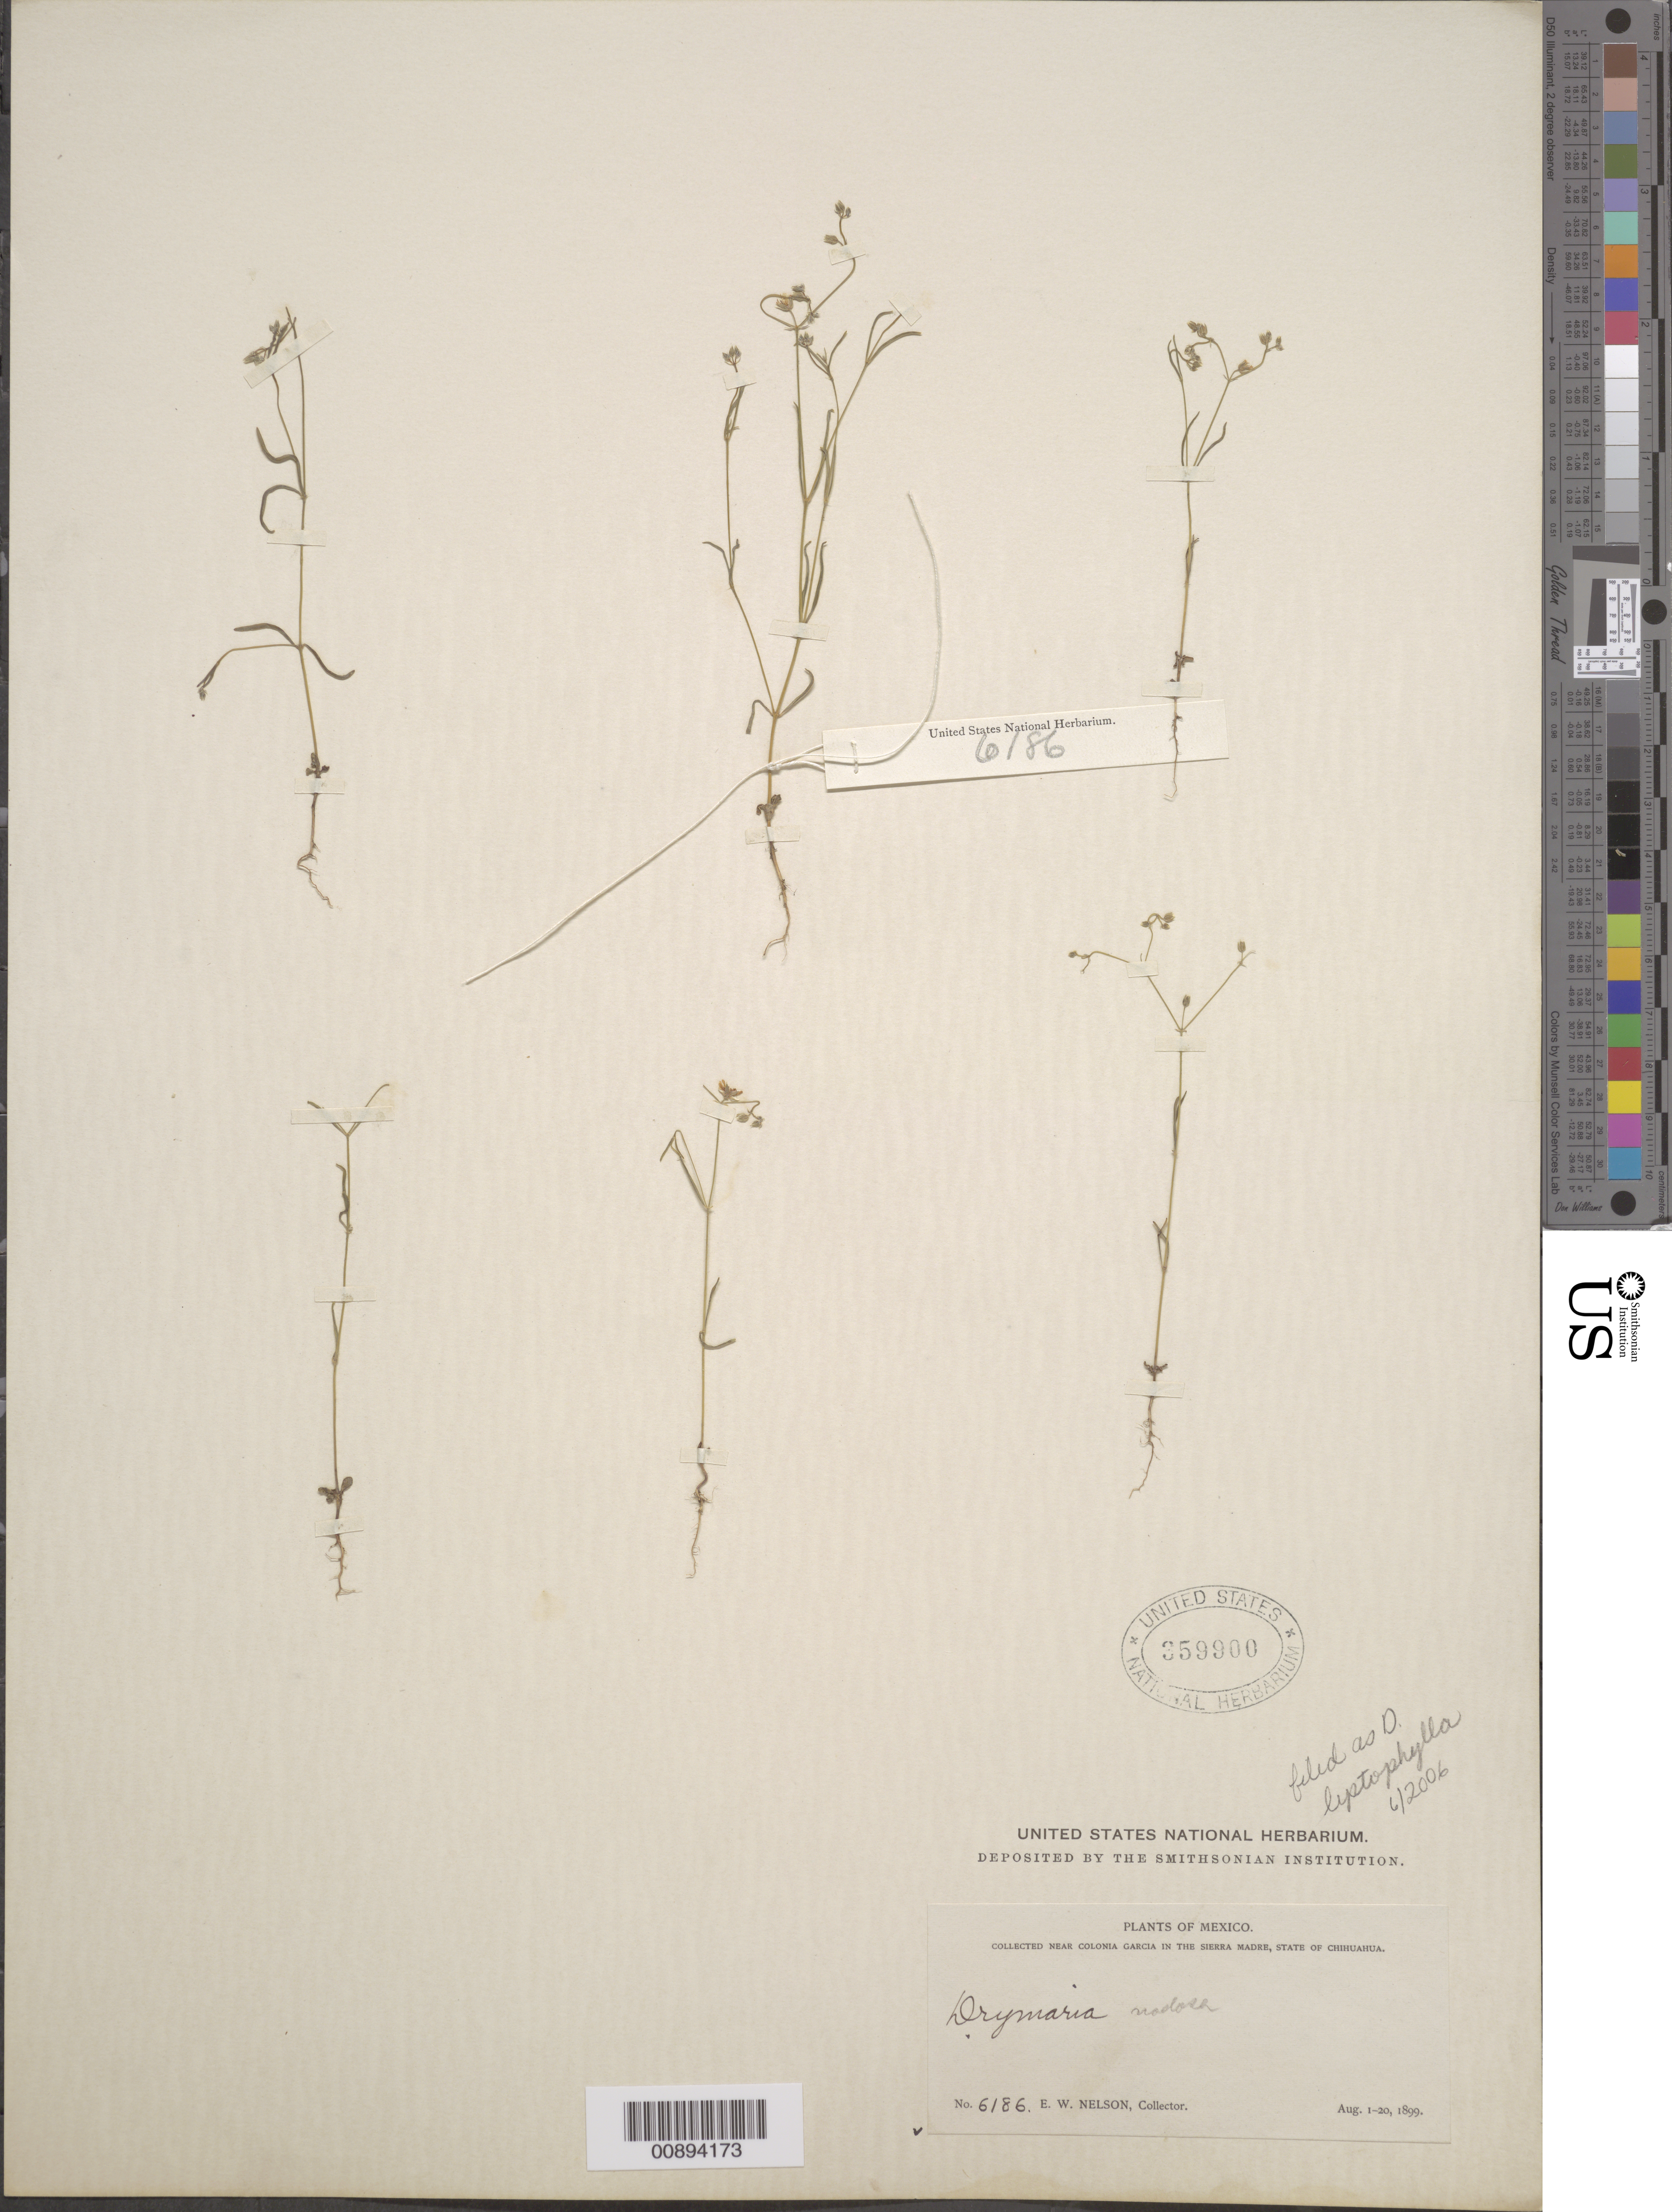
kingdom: Plantae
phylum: Tracheophyta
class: Magnoliopsida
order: Caryophyllales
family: Caryophyllaceae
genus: Drymaria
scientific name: Drymaria leptophylla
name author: (Cham.) Fenzl ex Rohrb.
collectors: E. W. Nelson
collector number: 6186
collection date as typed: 01 Aug 1899 to 20 Aug 1899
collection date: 1899-08-01/1899-08-20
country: Mexico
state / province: Chihuahua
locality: Near Colonia García, Sierra Madre, Chihuahua.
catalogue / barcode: US 359900